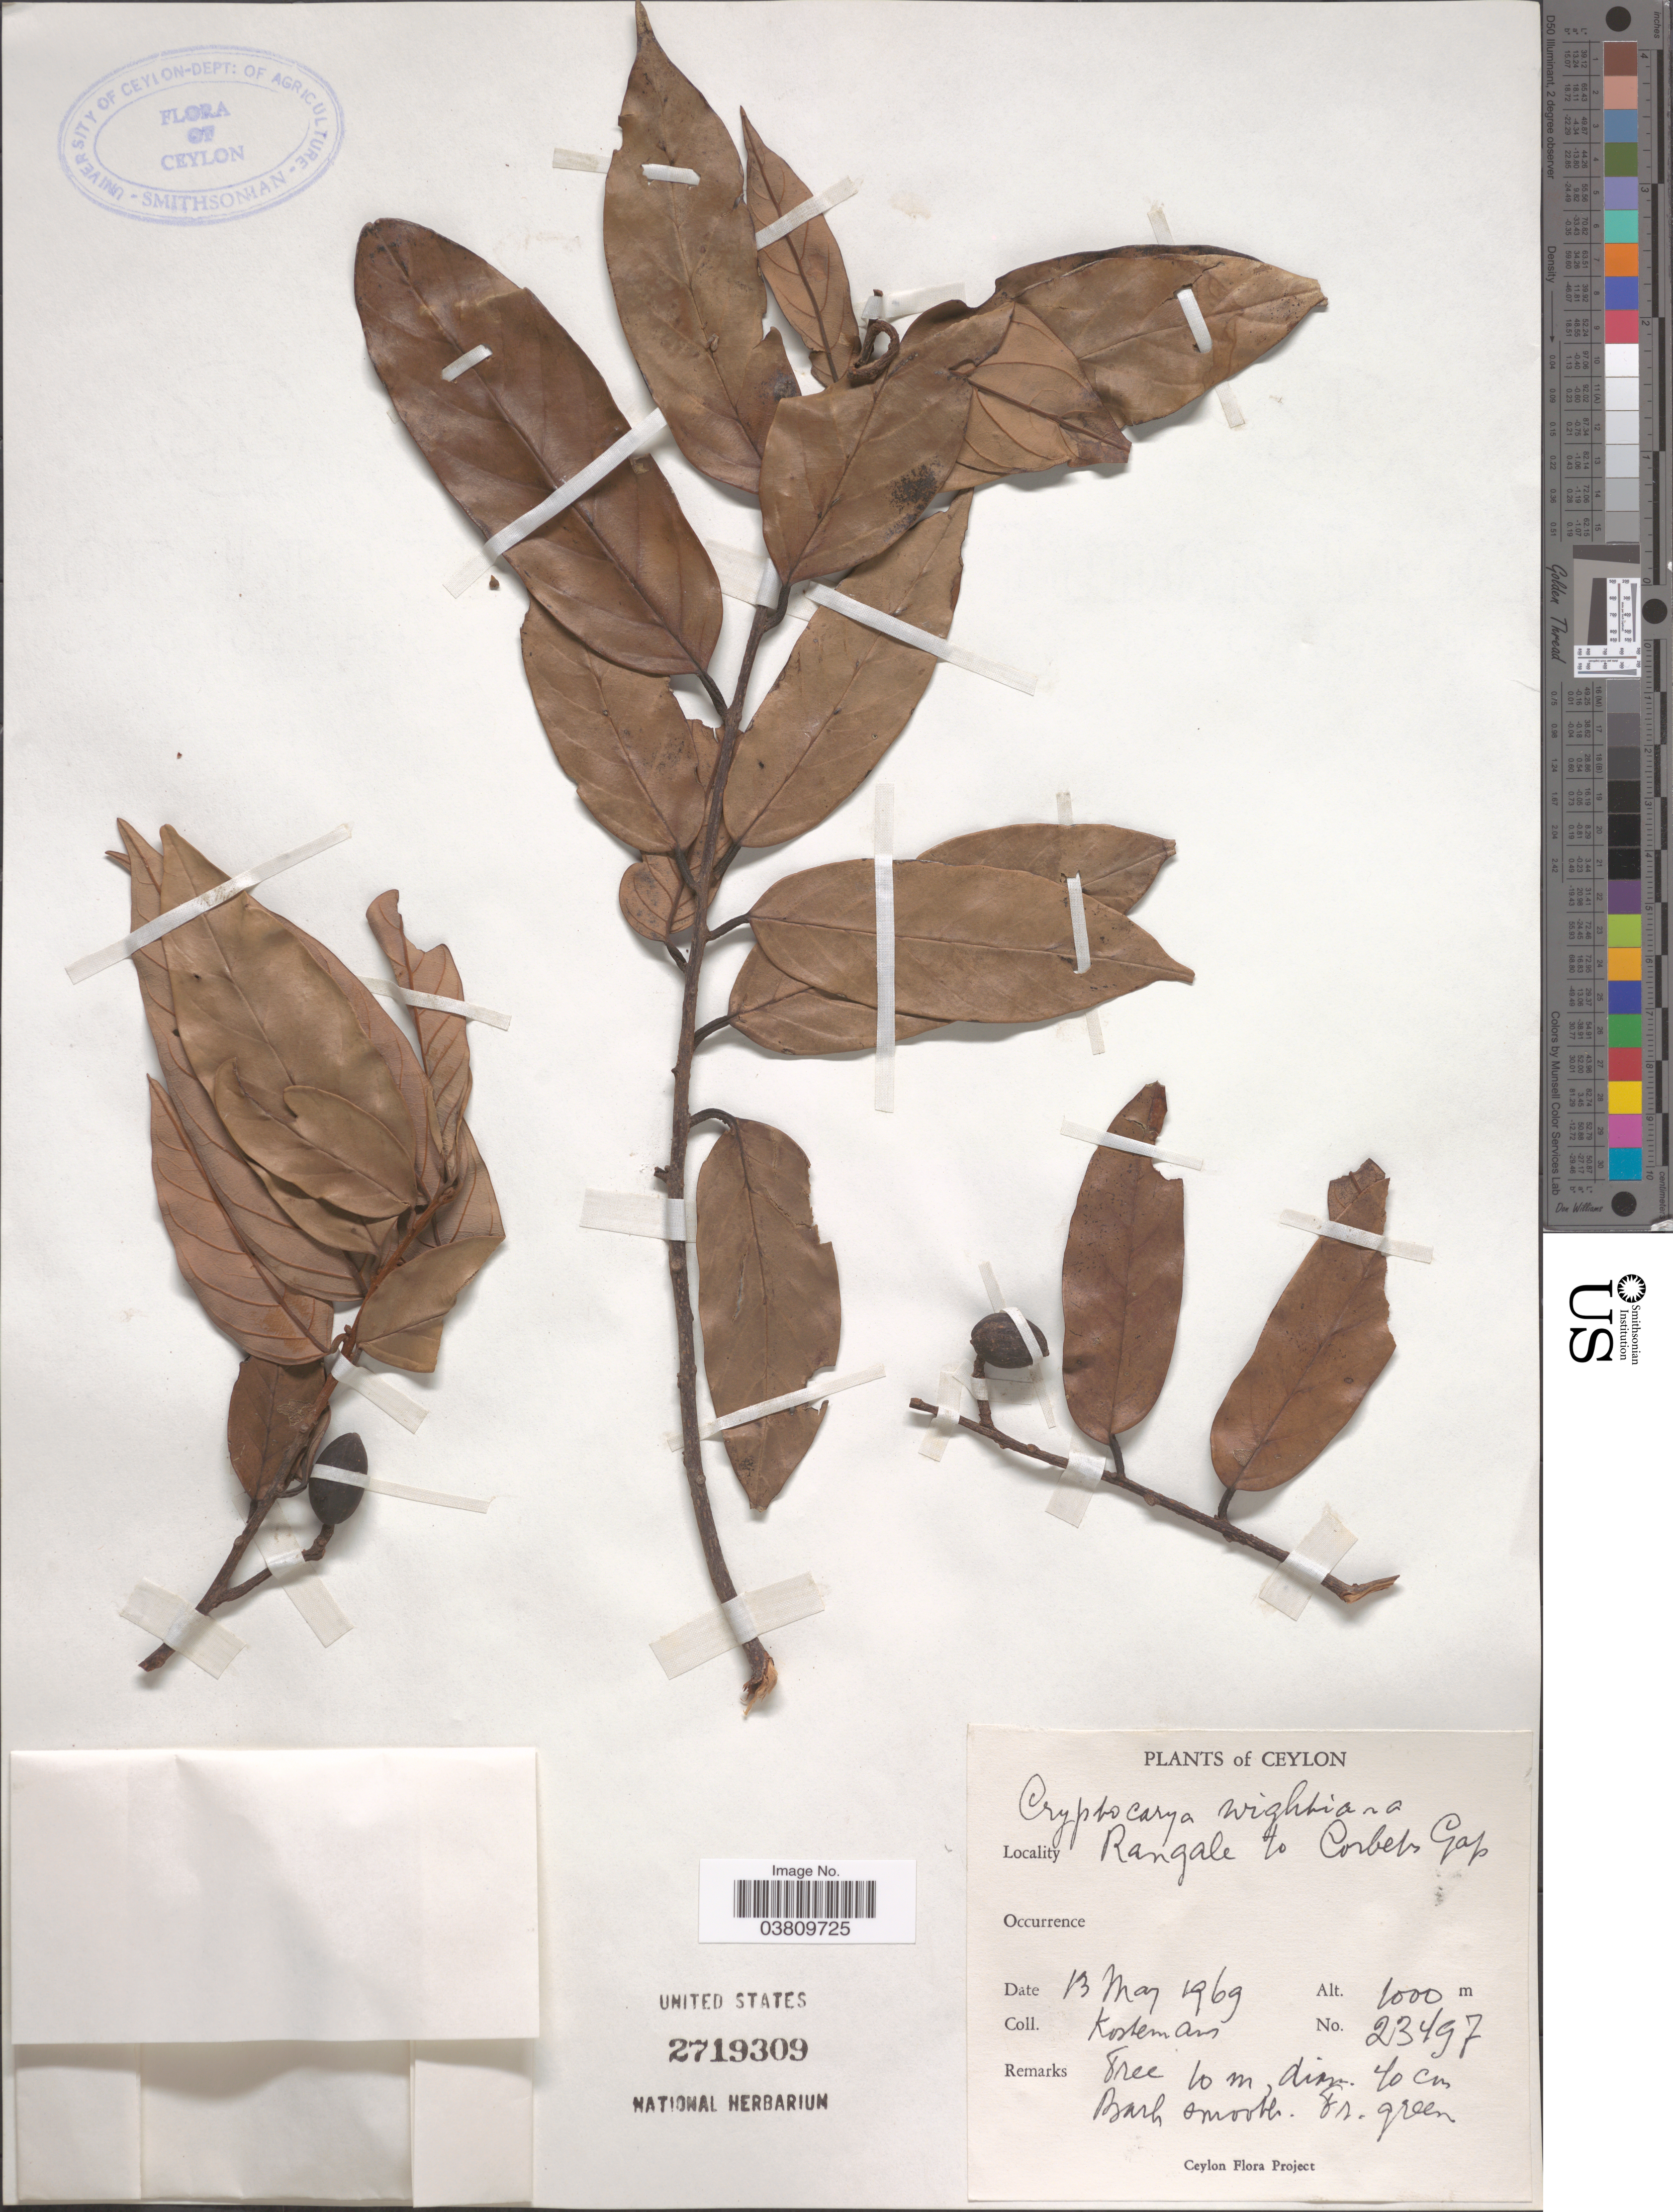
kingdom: Plantae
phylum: Tracheophyta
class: Magnoliopsida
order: Laurales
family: Lauraceae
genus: Cryptocarya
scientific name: Cryptocarya wightiana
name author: Thwaites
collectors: Kostermans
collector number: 23497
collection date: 1969-05-13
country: Sri Lanka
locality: Ceylon. Rangale to Corbets Gap.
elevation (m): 1000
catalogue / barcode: US 2719309